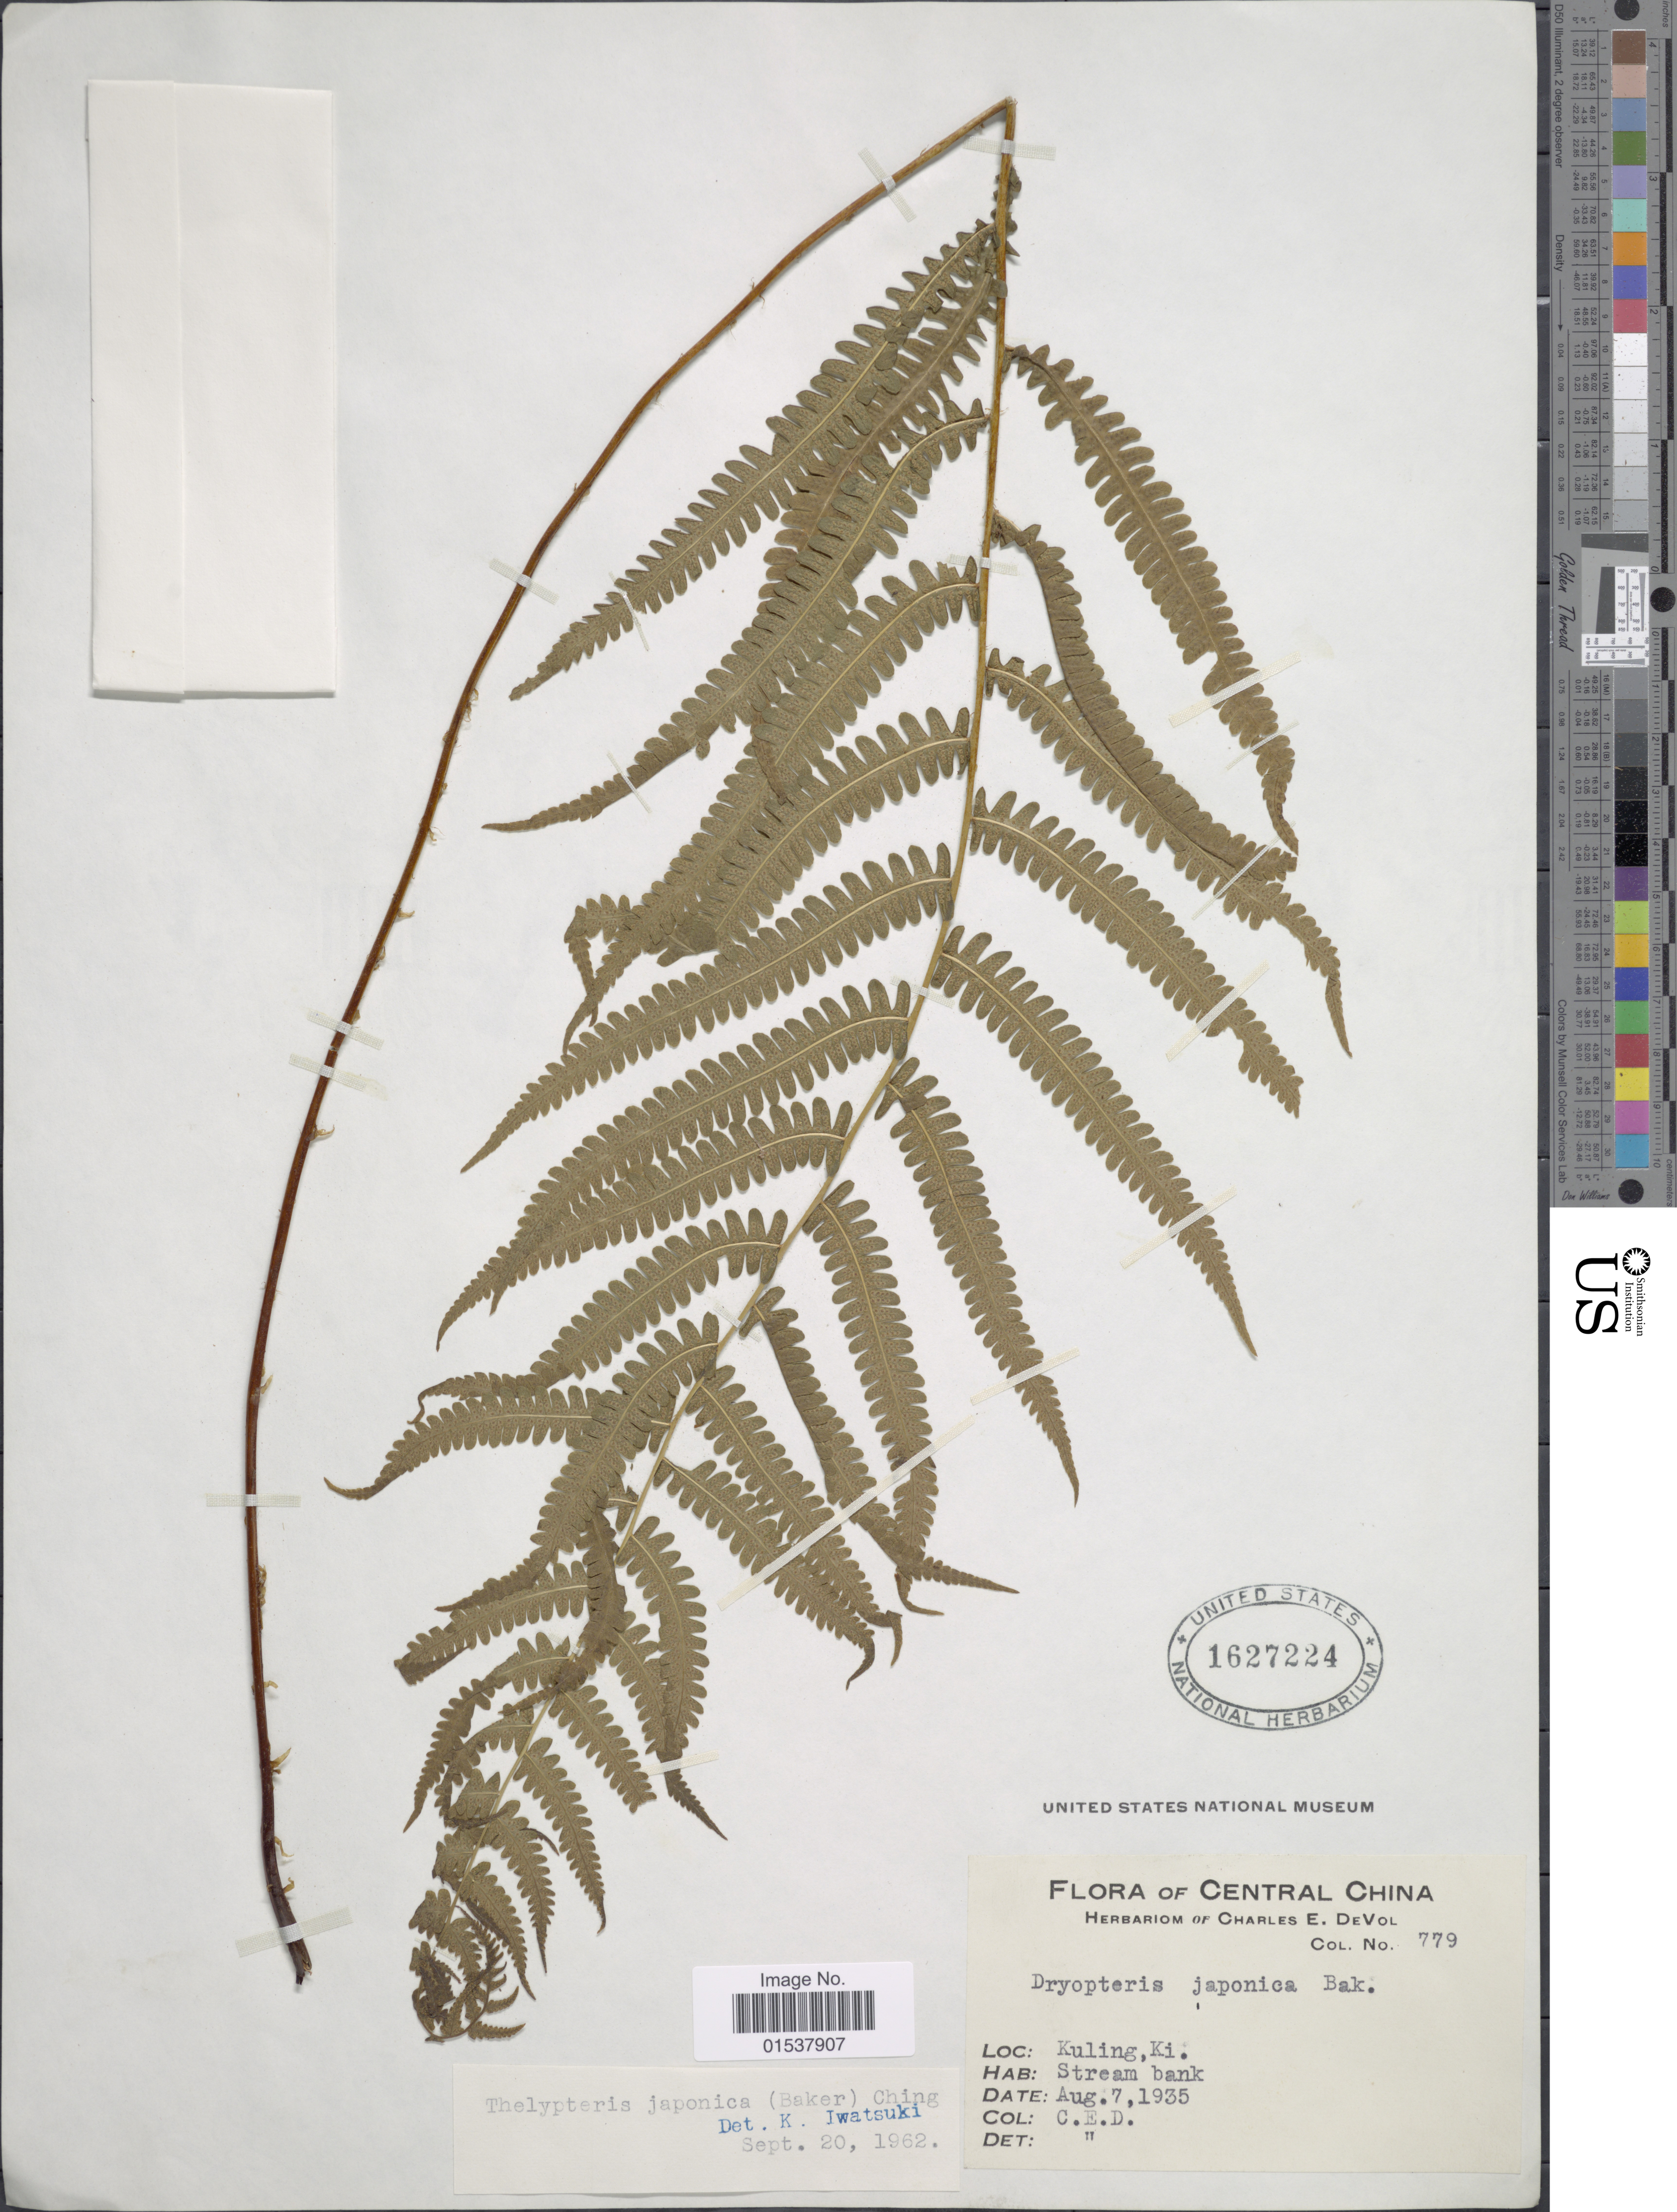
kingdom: Plantae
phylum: Tracheophyta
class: Polypodiopsida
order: Polypodiales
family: Thelypteridaceae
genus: Parathelypteris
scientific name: Parathelypteris japonica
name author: (Baker) Ching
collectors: C. E. De Vol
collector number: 779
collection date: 1935-08-07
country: China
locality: Central China, Kuling, Ki.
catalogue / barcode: US 1627224